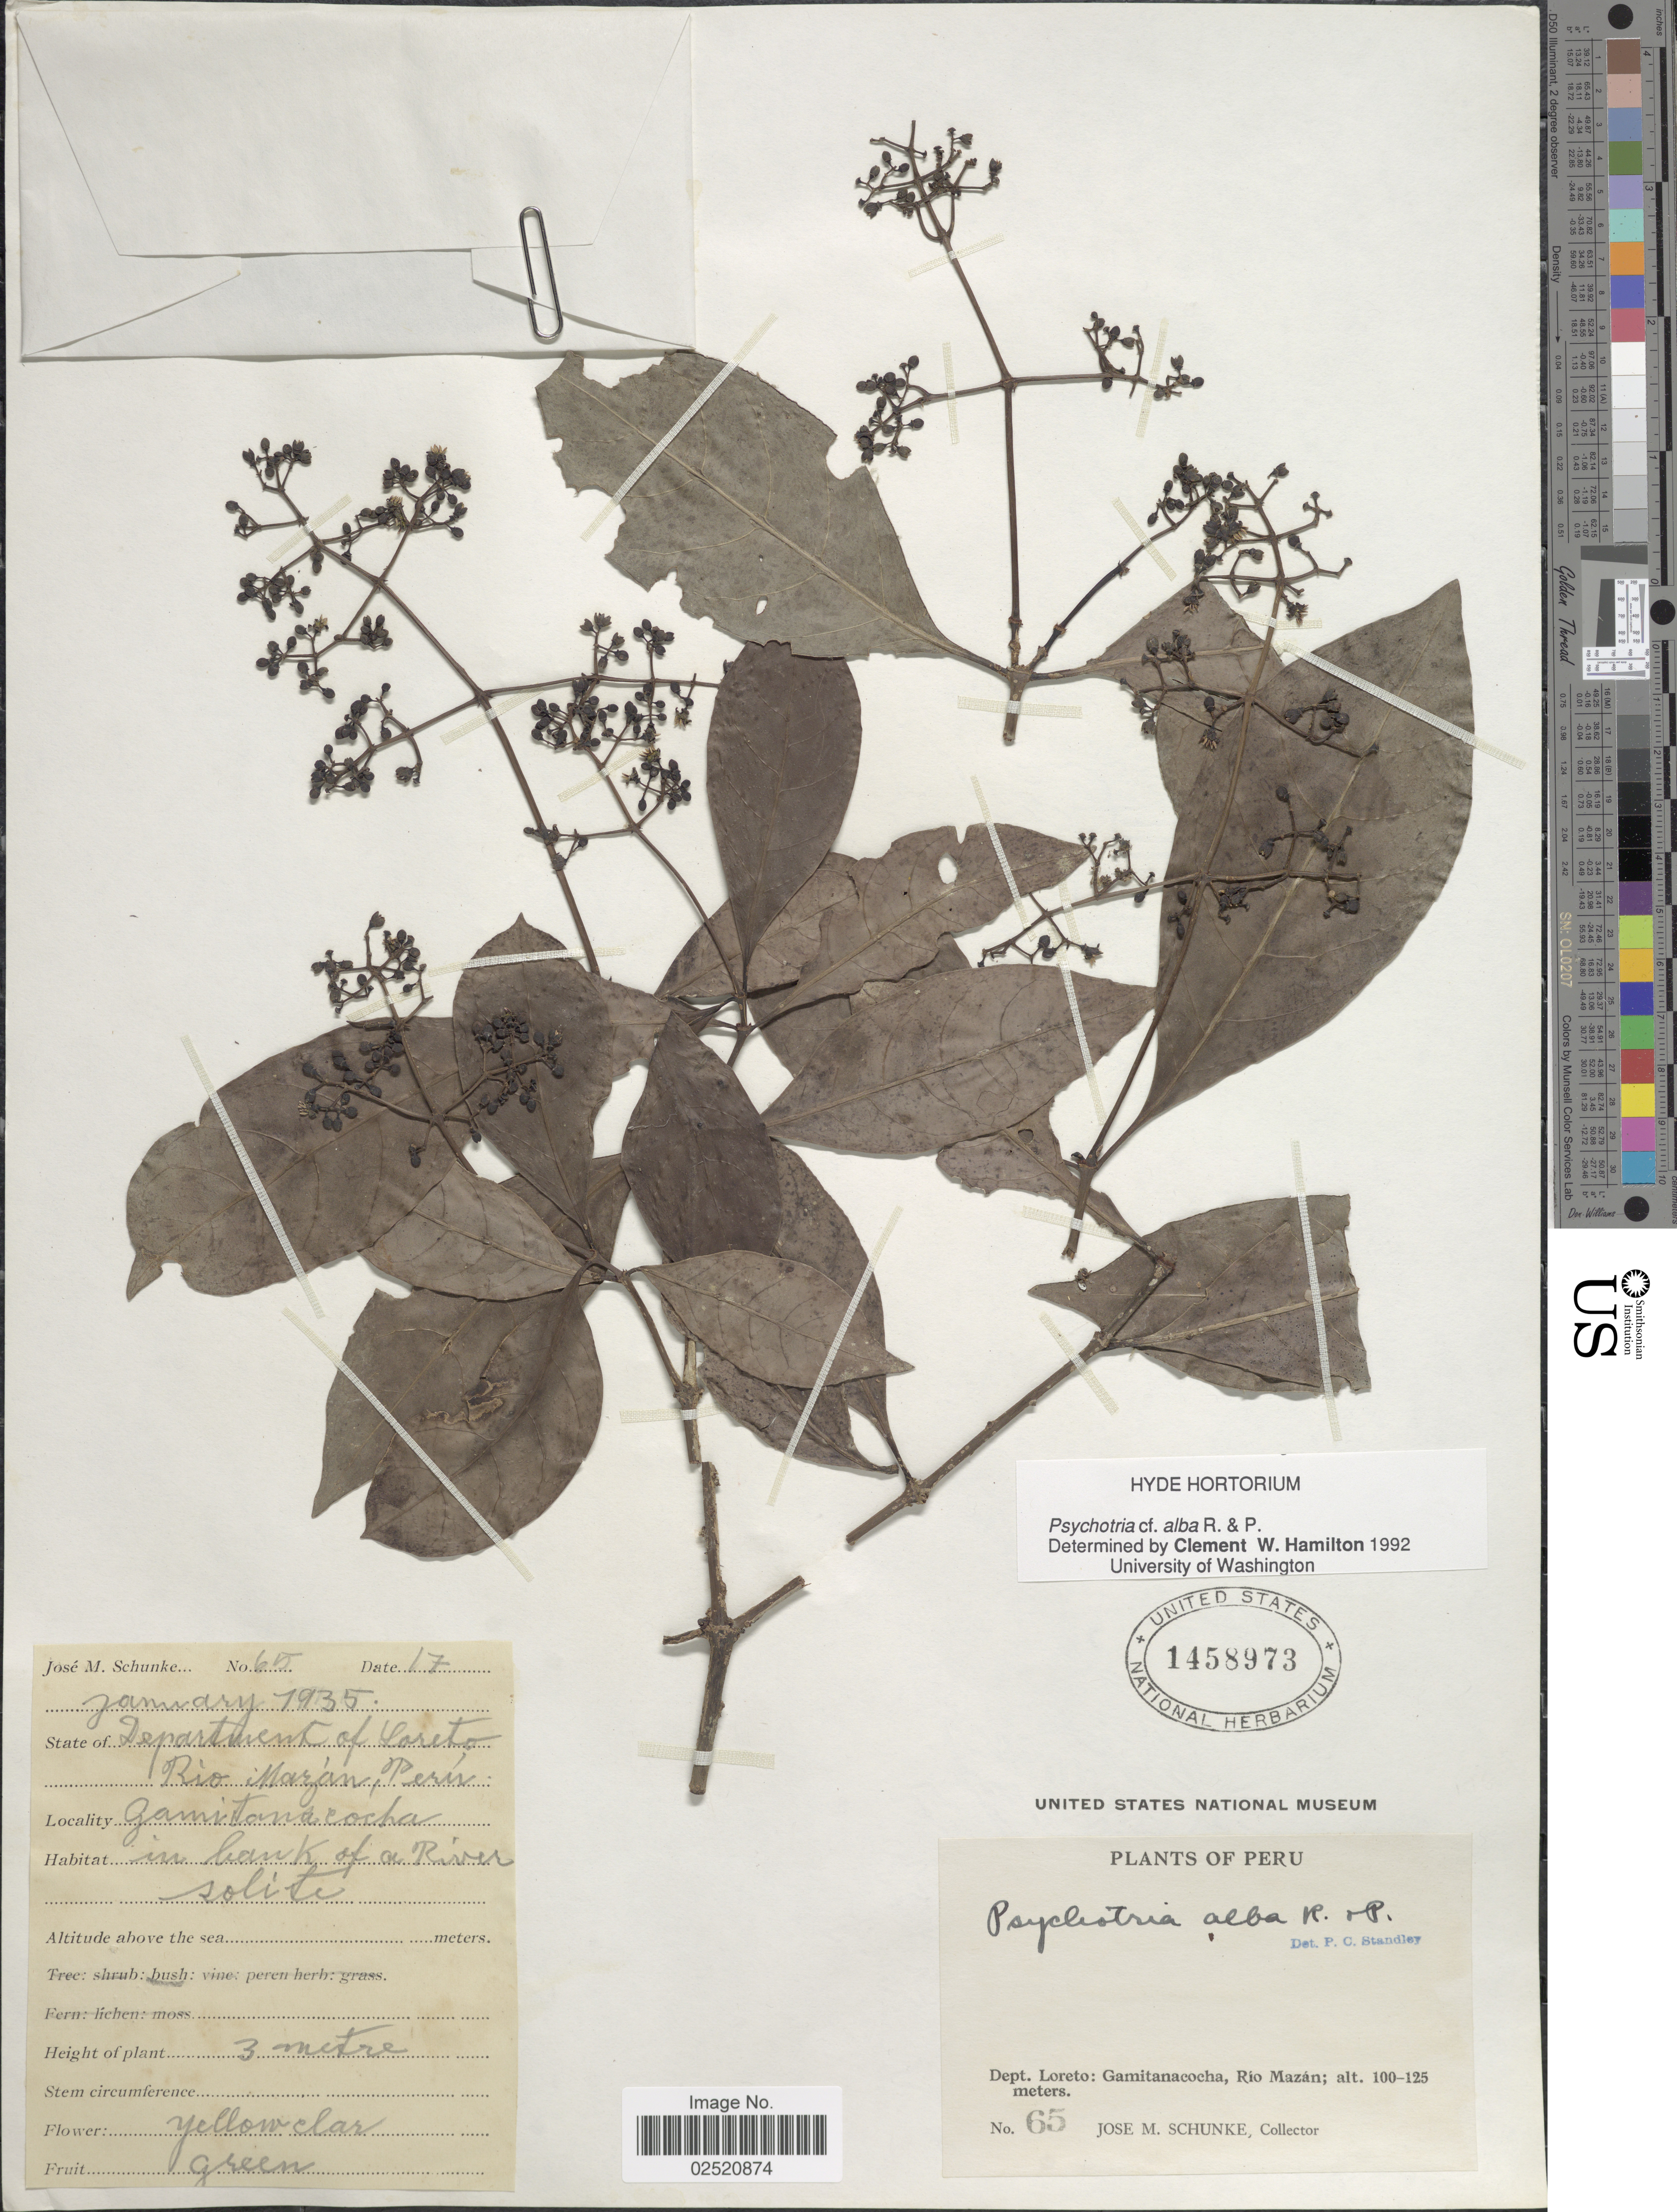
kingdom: Plantae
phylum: Tracheophyta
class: Magnoliopsida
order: Gentianales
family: Rubiaceae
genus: Psychotria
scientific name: Psychotria alba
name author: Ruiz & Pav.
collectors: J. M. Schunke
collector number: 65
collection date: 1935-01-17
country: Peru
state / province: Loreto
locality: Gamitanacocha, Rio Mazan, in bank of ariver solite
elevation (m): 100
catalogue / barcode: US 1458973